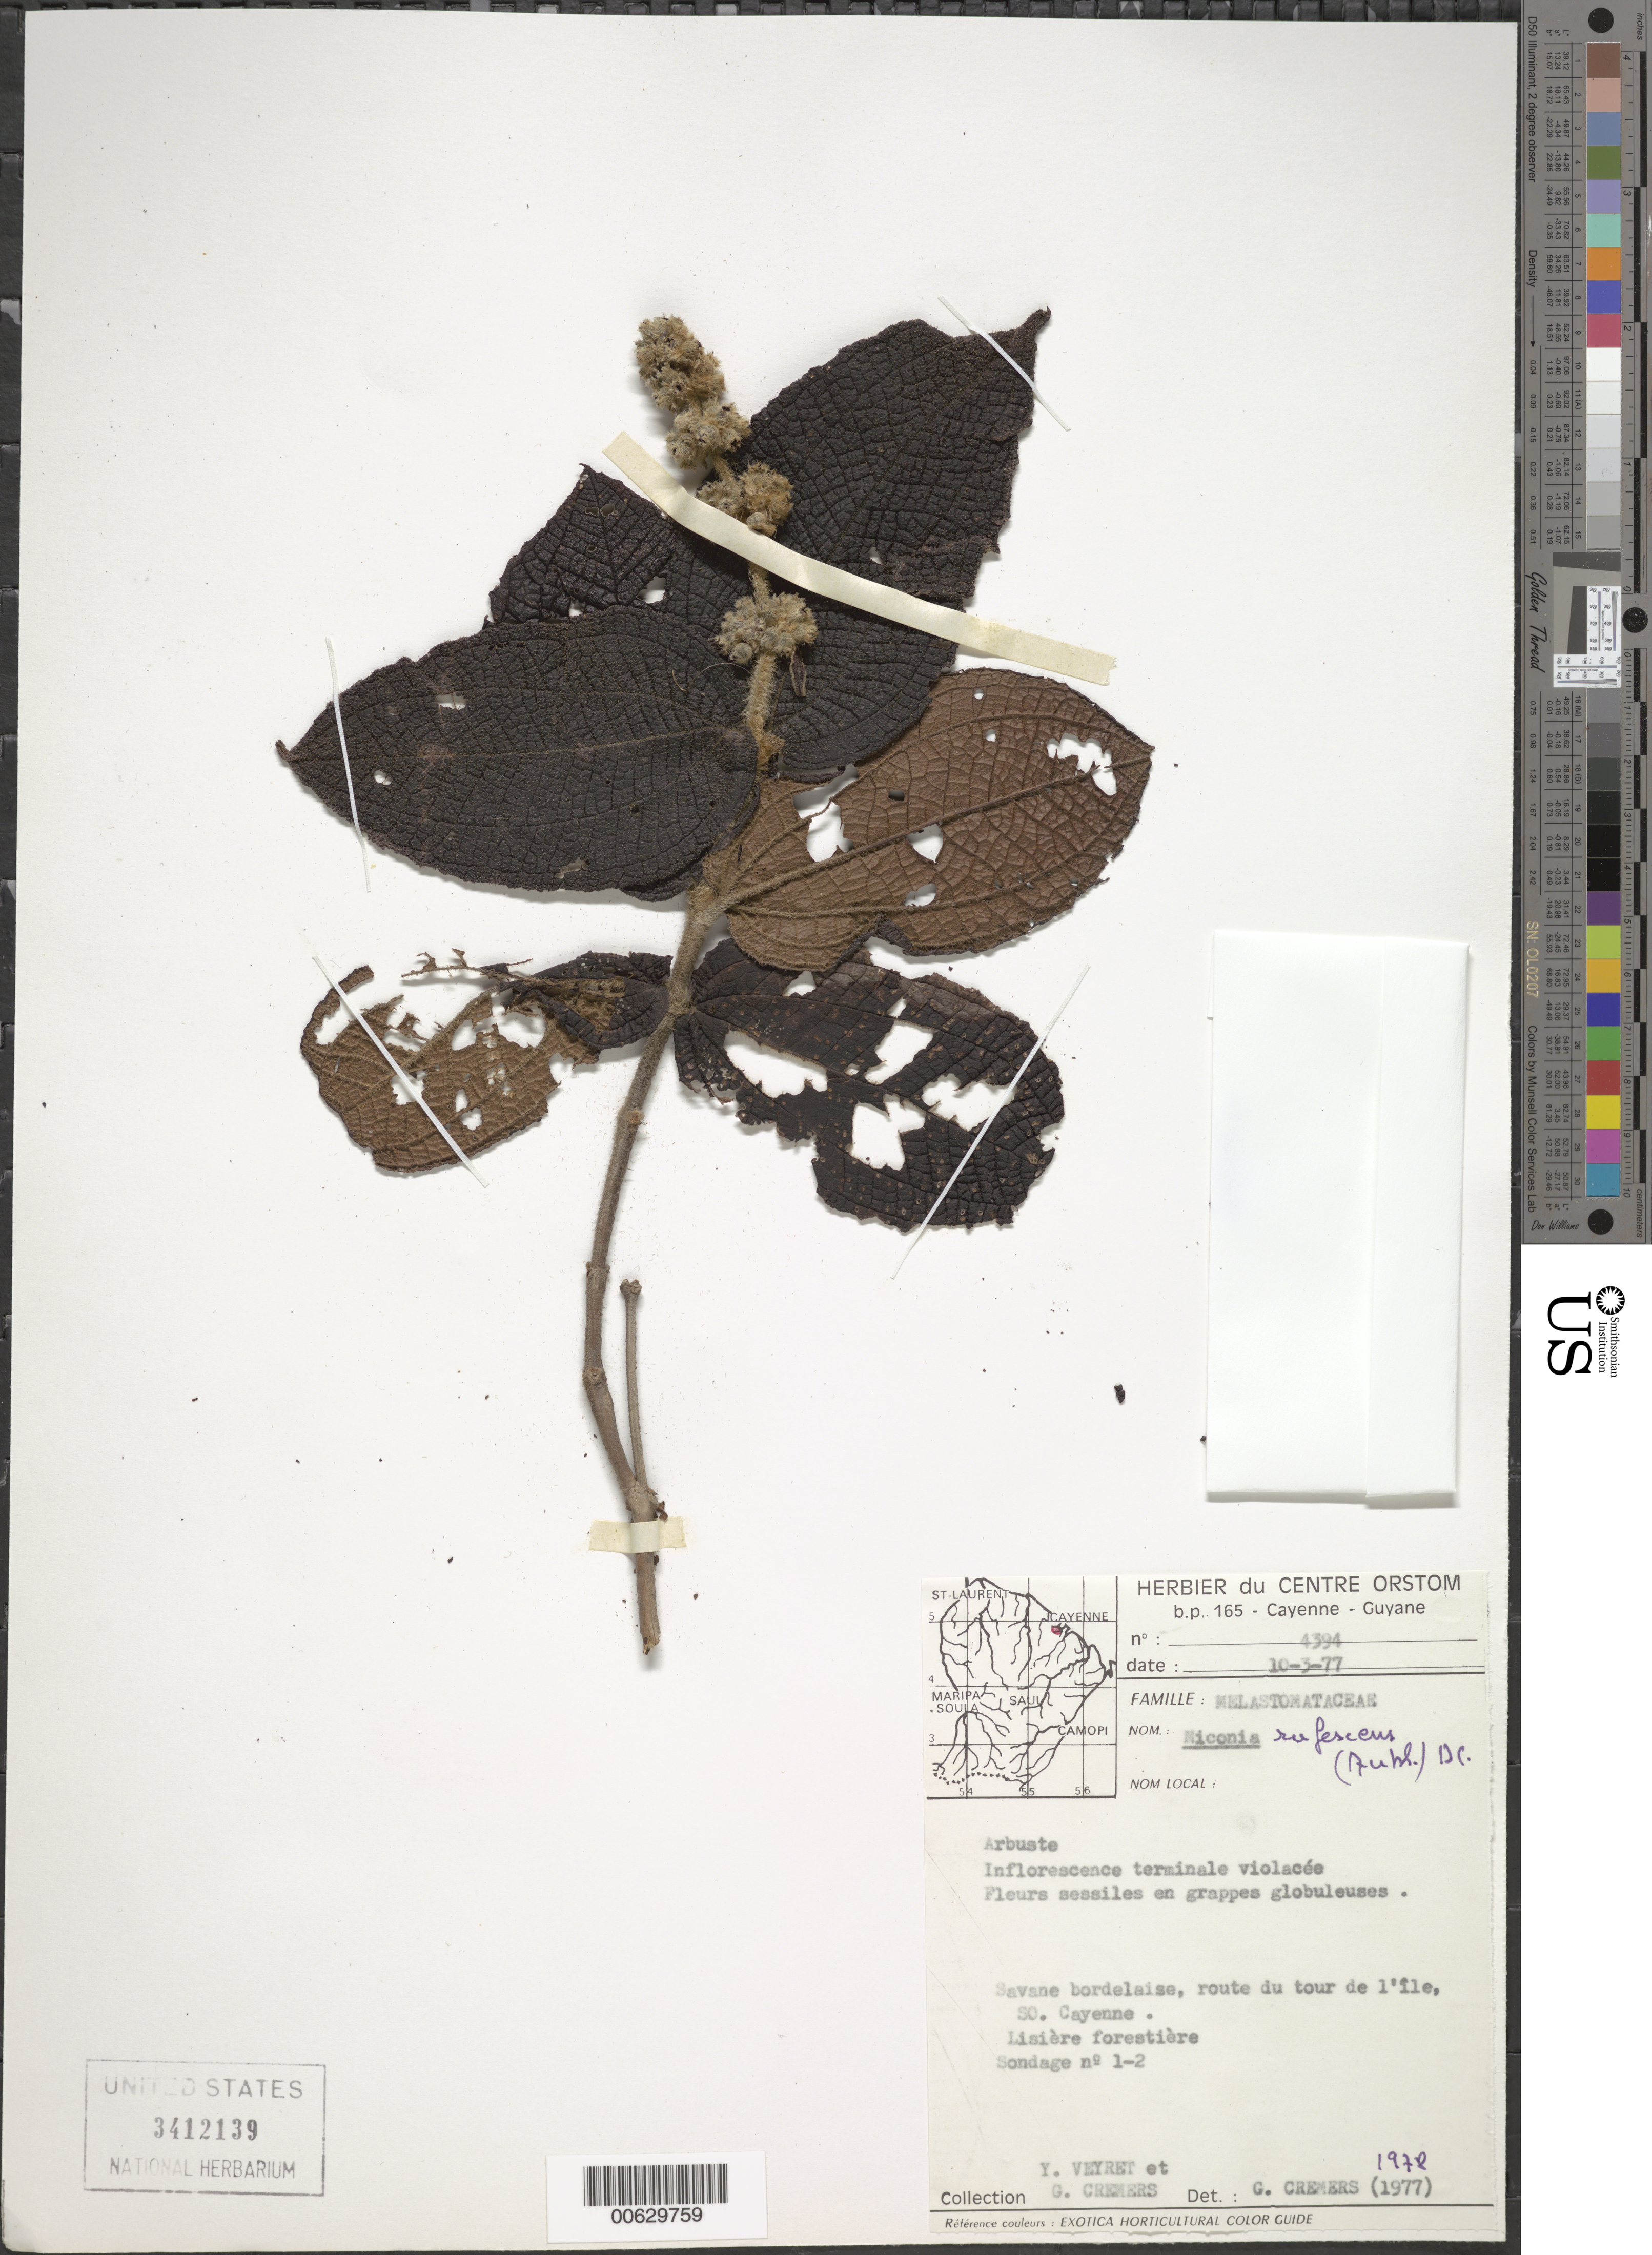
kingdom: Plantae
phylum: Tracheophyta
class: Magnoliopsida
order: Myrtales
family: Melastomataceae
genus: Miconia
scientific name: Miconia rufescens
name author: (Aubl.) DC.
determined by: Cremers, Georges A.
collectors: Y. Veyret & G. Cremers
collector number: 4394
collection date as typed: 10-Mar-77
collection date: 1977-03-10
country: French Guiana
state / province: Cayenne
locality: Cayenne, route du tour de l'Ile; Sondage nº 1 et 2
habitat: Lisiere forestiere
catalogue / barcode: US 3412139